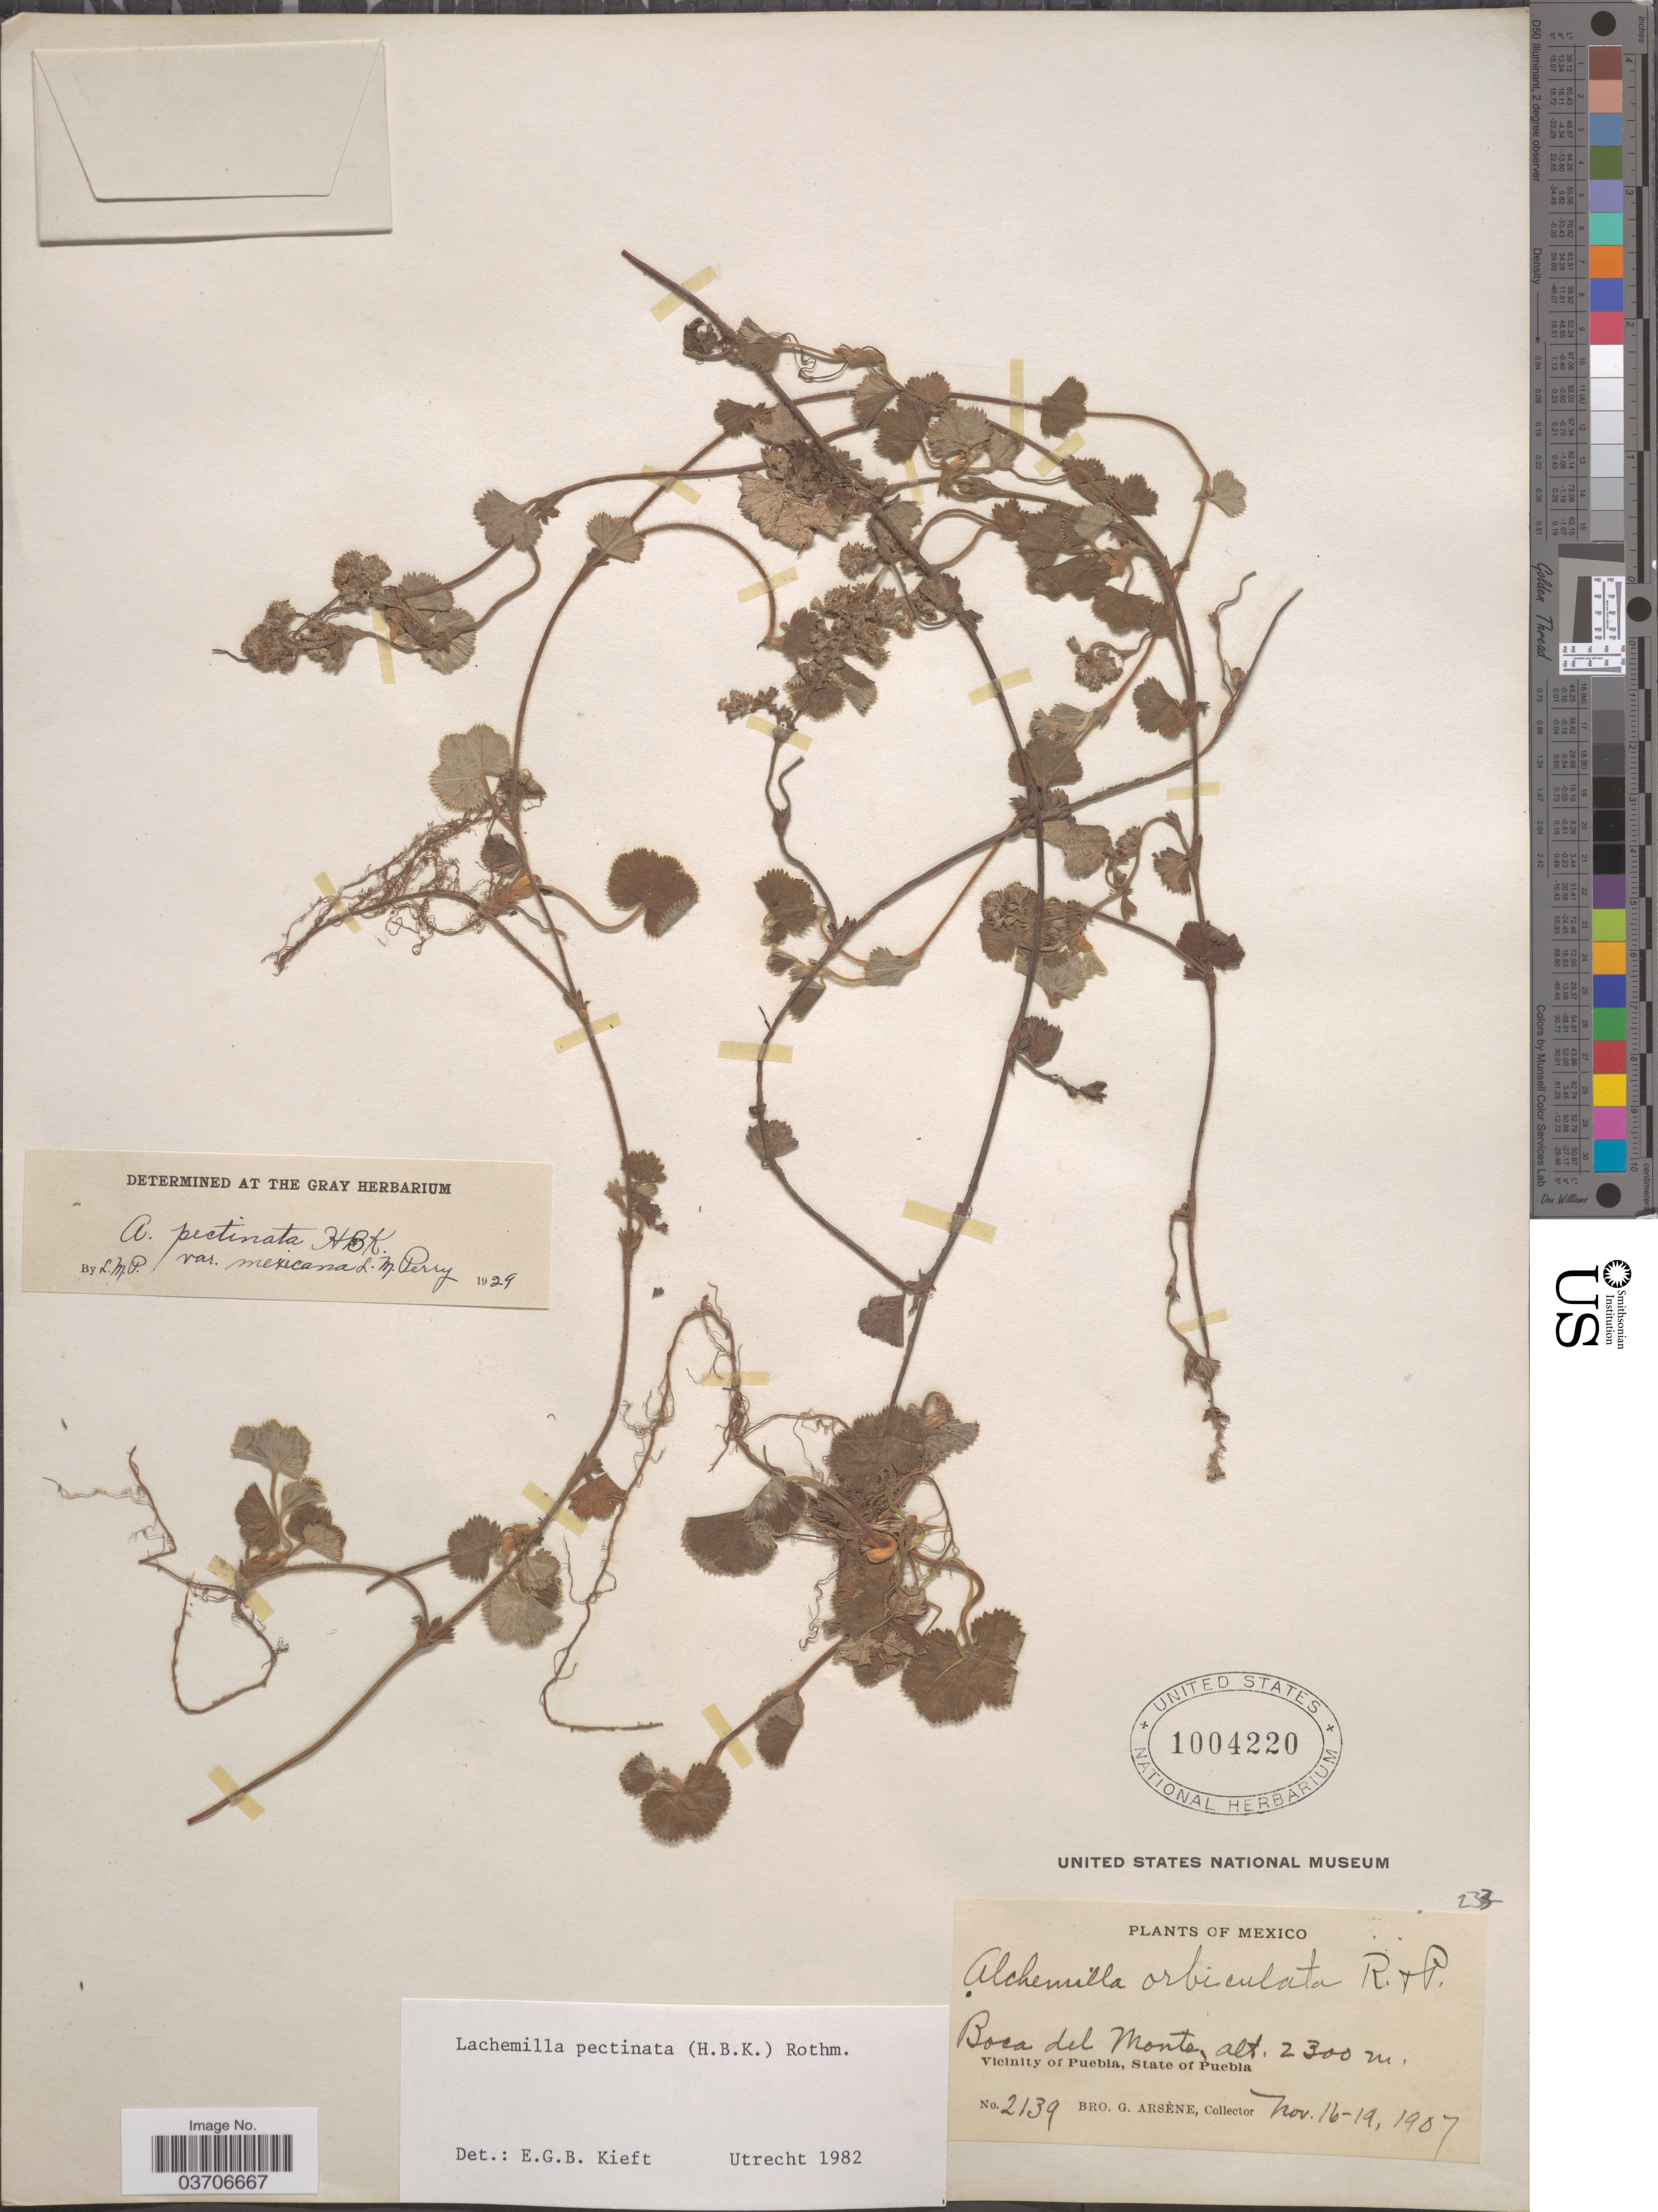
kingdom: Plantae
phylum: Tracheophyta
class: Magnoliopsida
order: Rosales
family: Rosaceae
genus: Lachemilla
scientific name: Lachemilla pectinata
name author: (Kunth) Rothm.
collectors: Bro. G. Arsène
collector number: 2139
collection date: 1907-11-16/1907-11-19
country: Mexico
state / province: Puebla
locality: Boca del Monte. Vicinity of Puebla.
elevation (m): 2300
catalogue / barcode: US 1004220